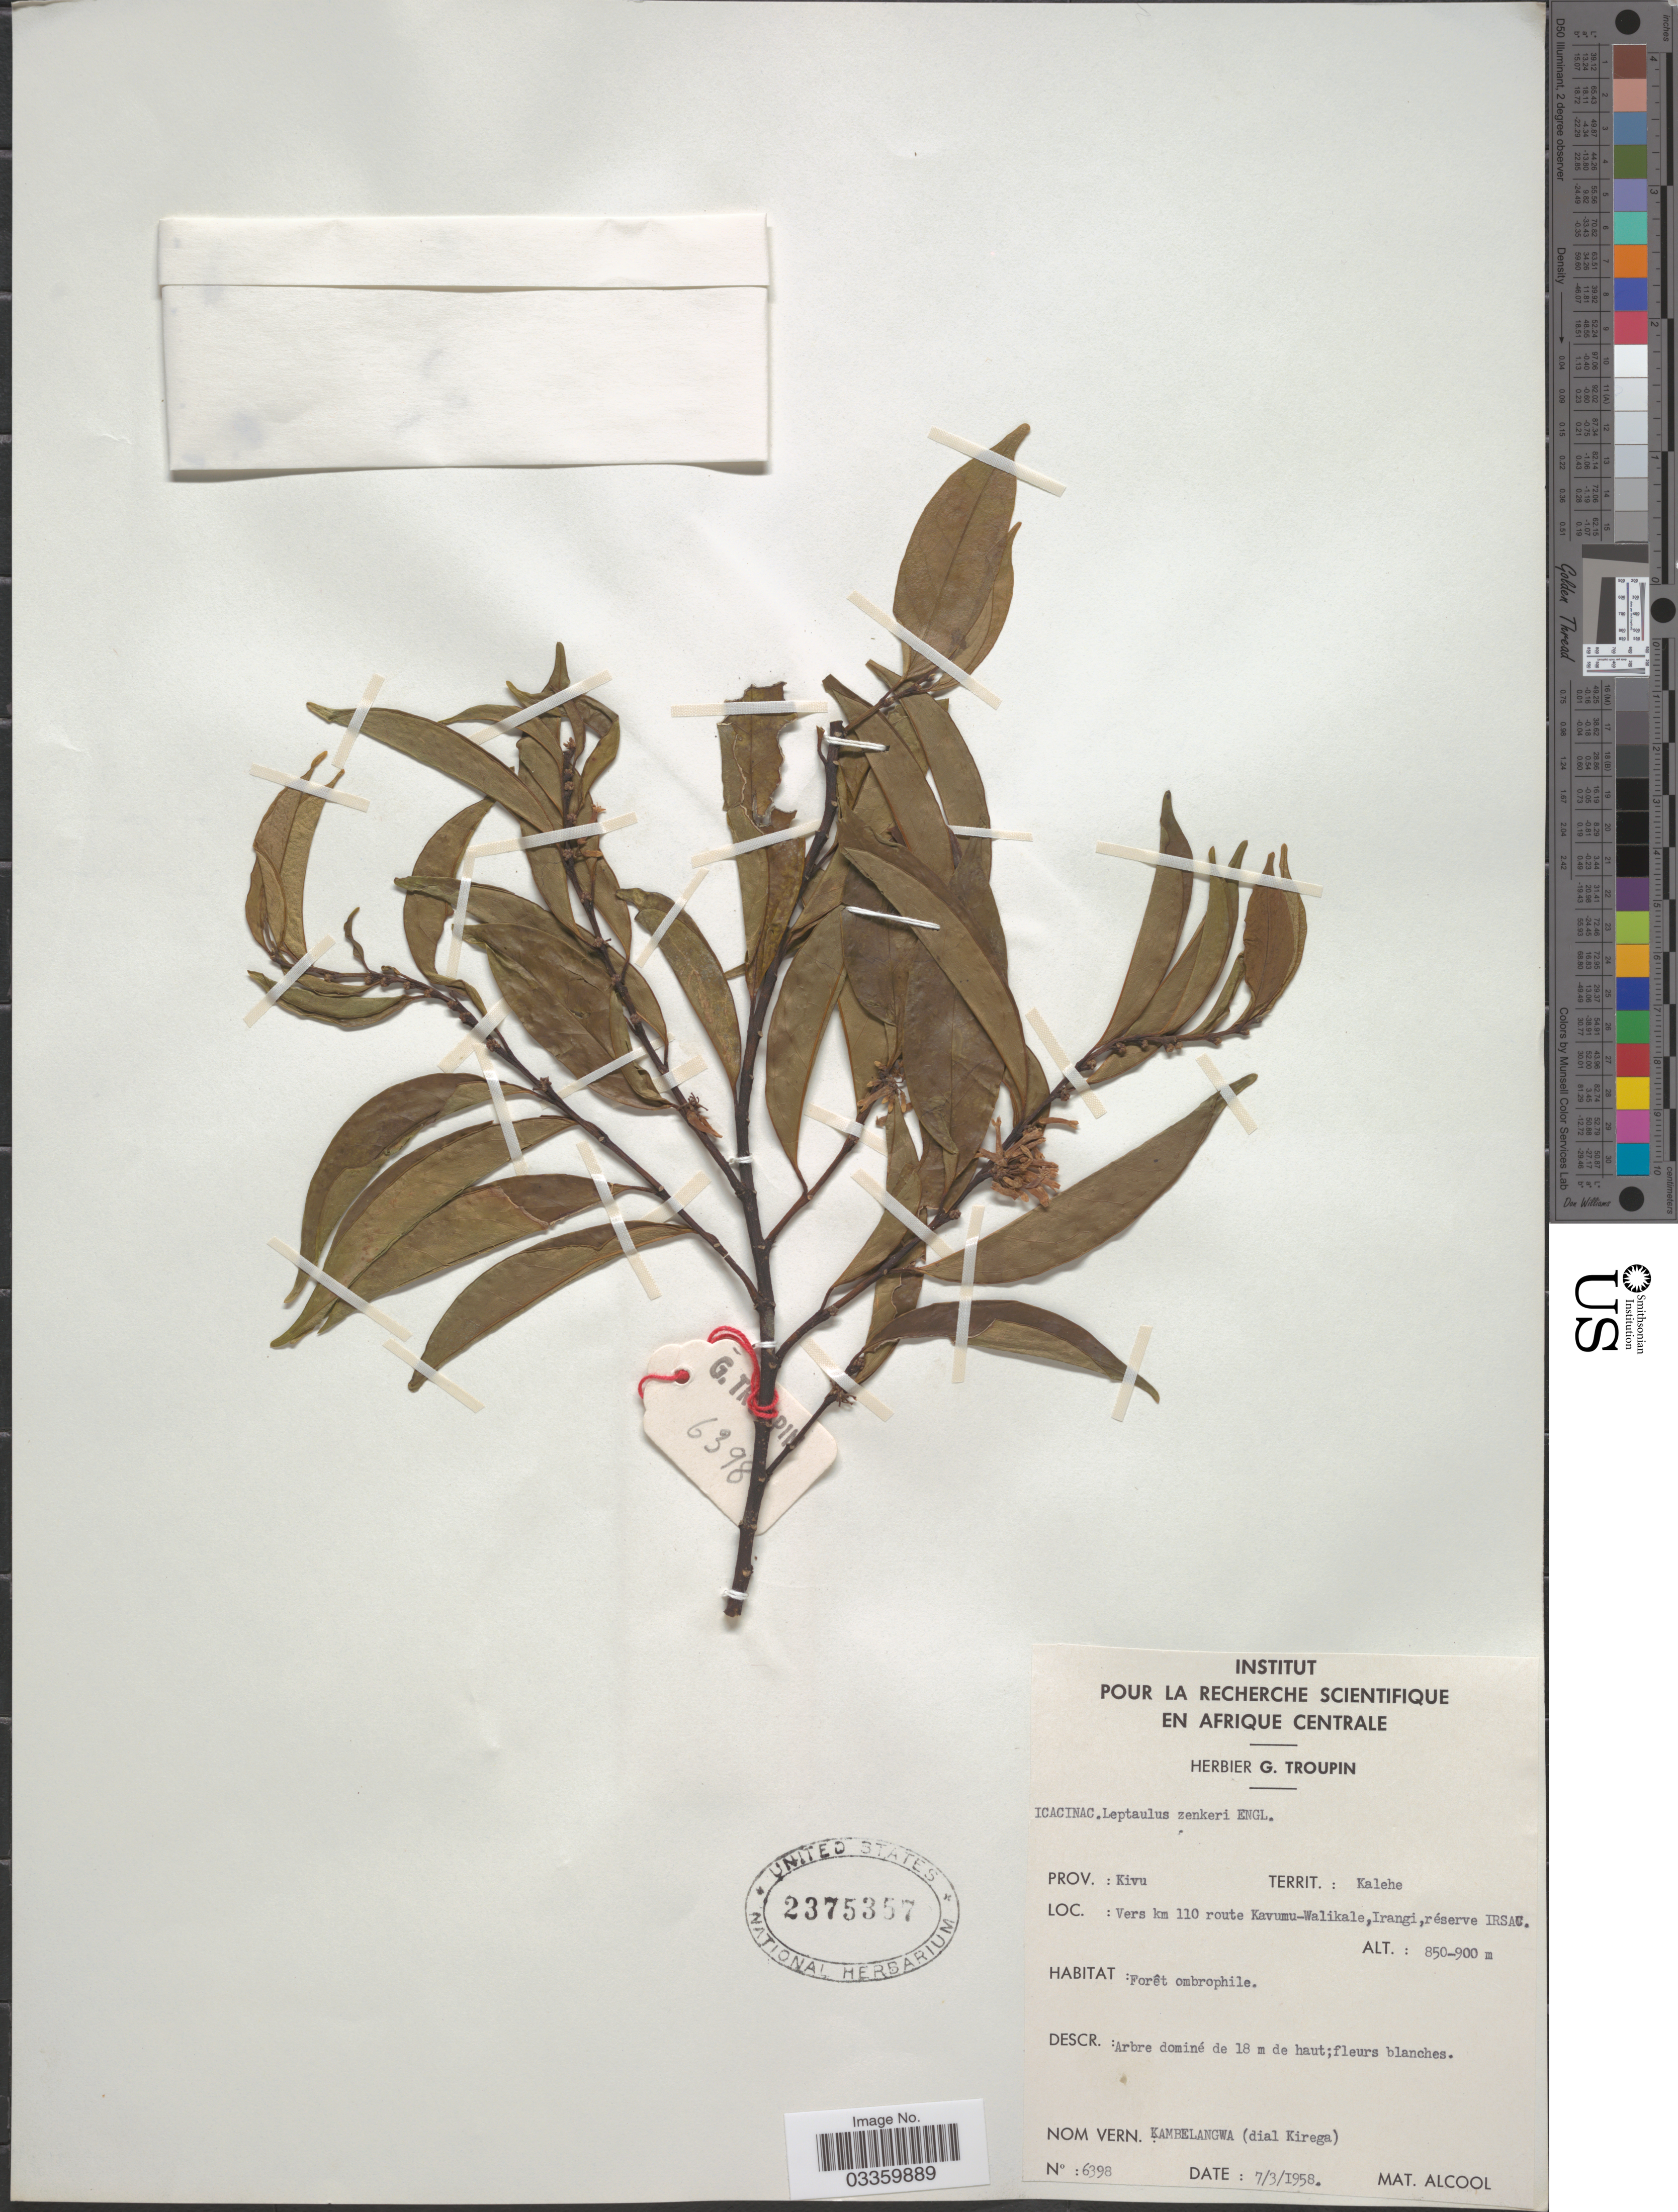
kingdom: Plantae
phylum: Tracheophyta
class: Magnoliopsida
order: Cardiopteridales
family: Cardiopteridaceae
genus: Leptaulus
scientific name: Leptaulus zenkeri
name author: Engl.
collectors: G. Troupin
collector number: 6398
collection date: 1958-03-07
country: Congo, Democratic Republic of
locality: Prov. Kivu Territ.: Kalehe. Vers km 110 route Kavumu-Walikale, Irangi, réserve IRSAC.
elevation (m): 850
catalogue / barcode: US 2375357